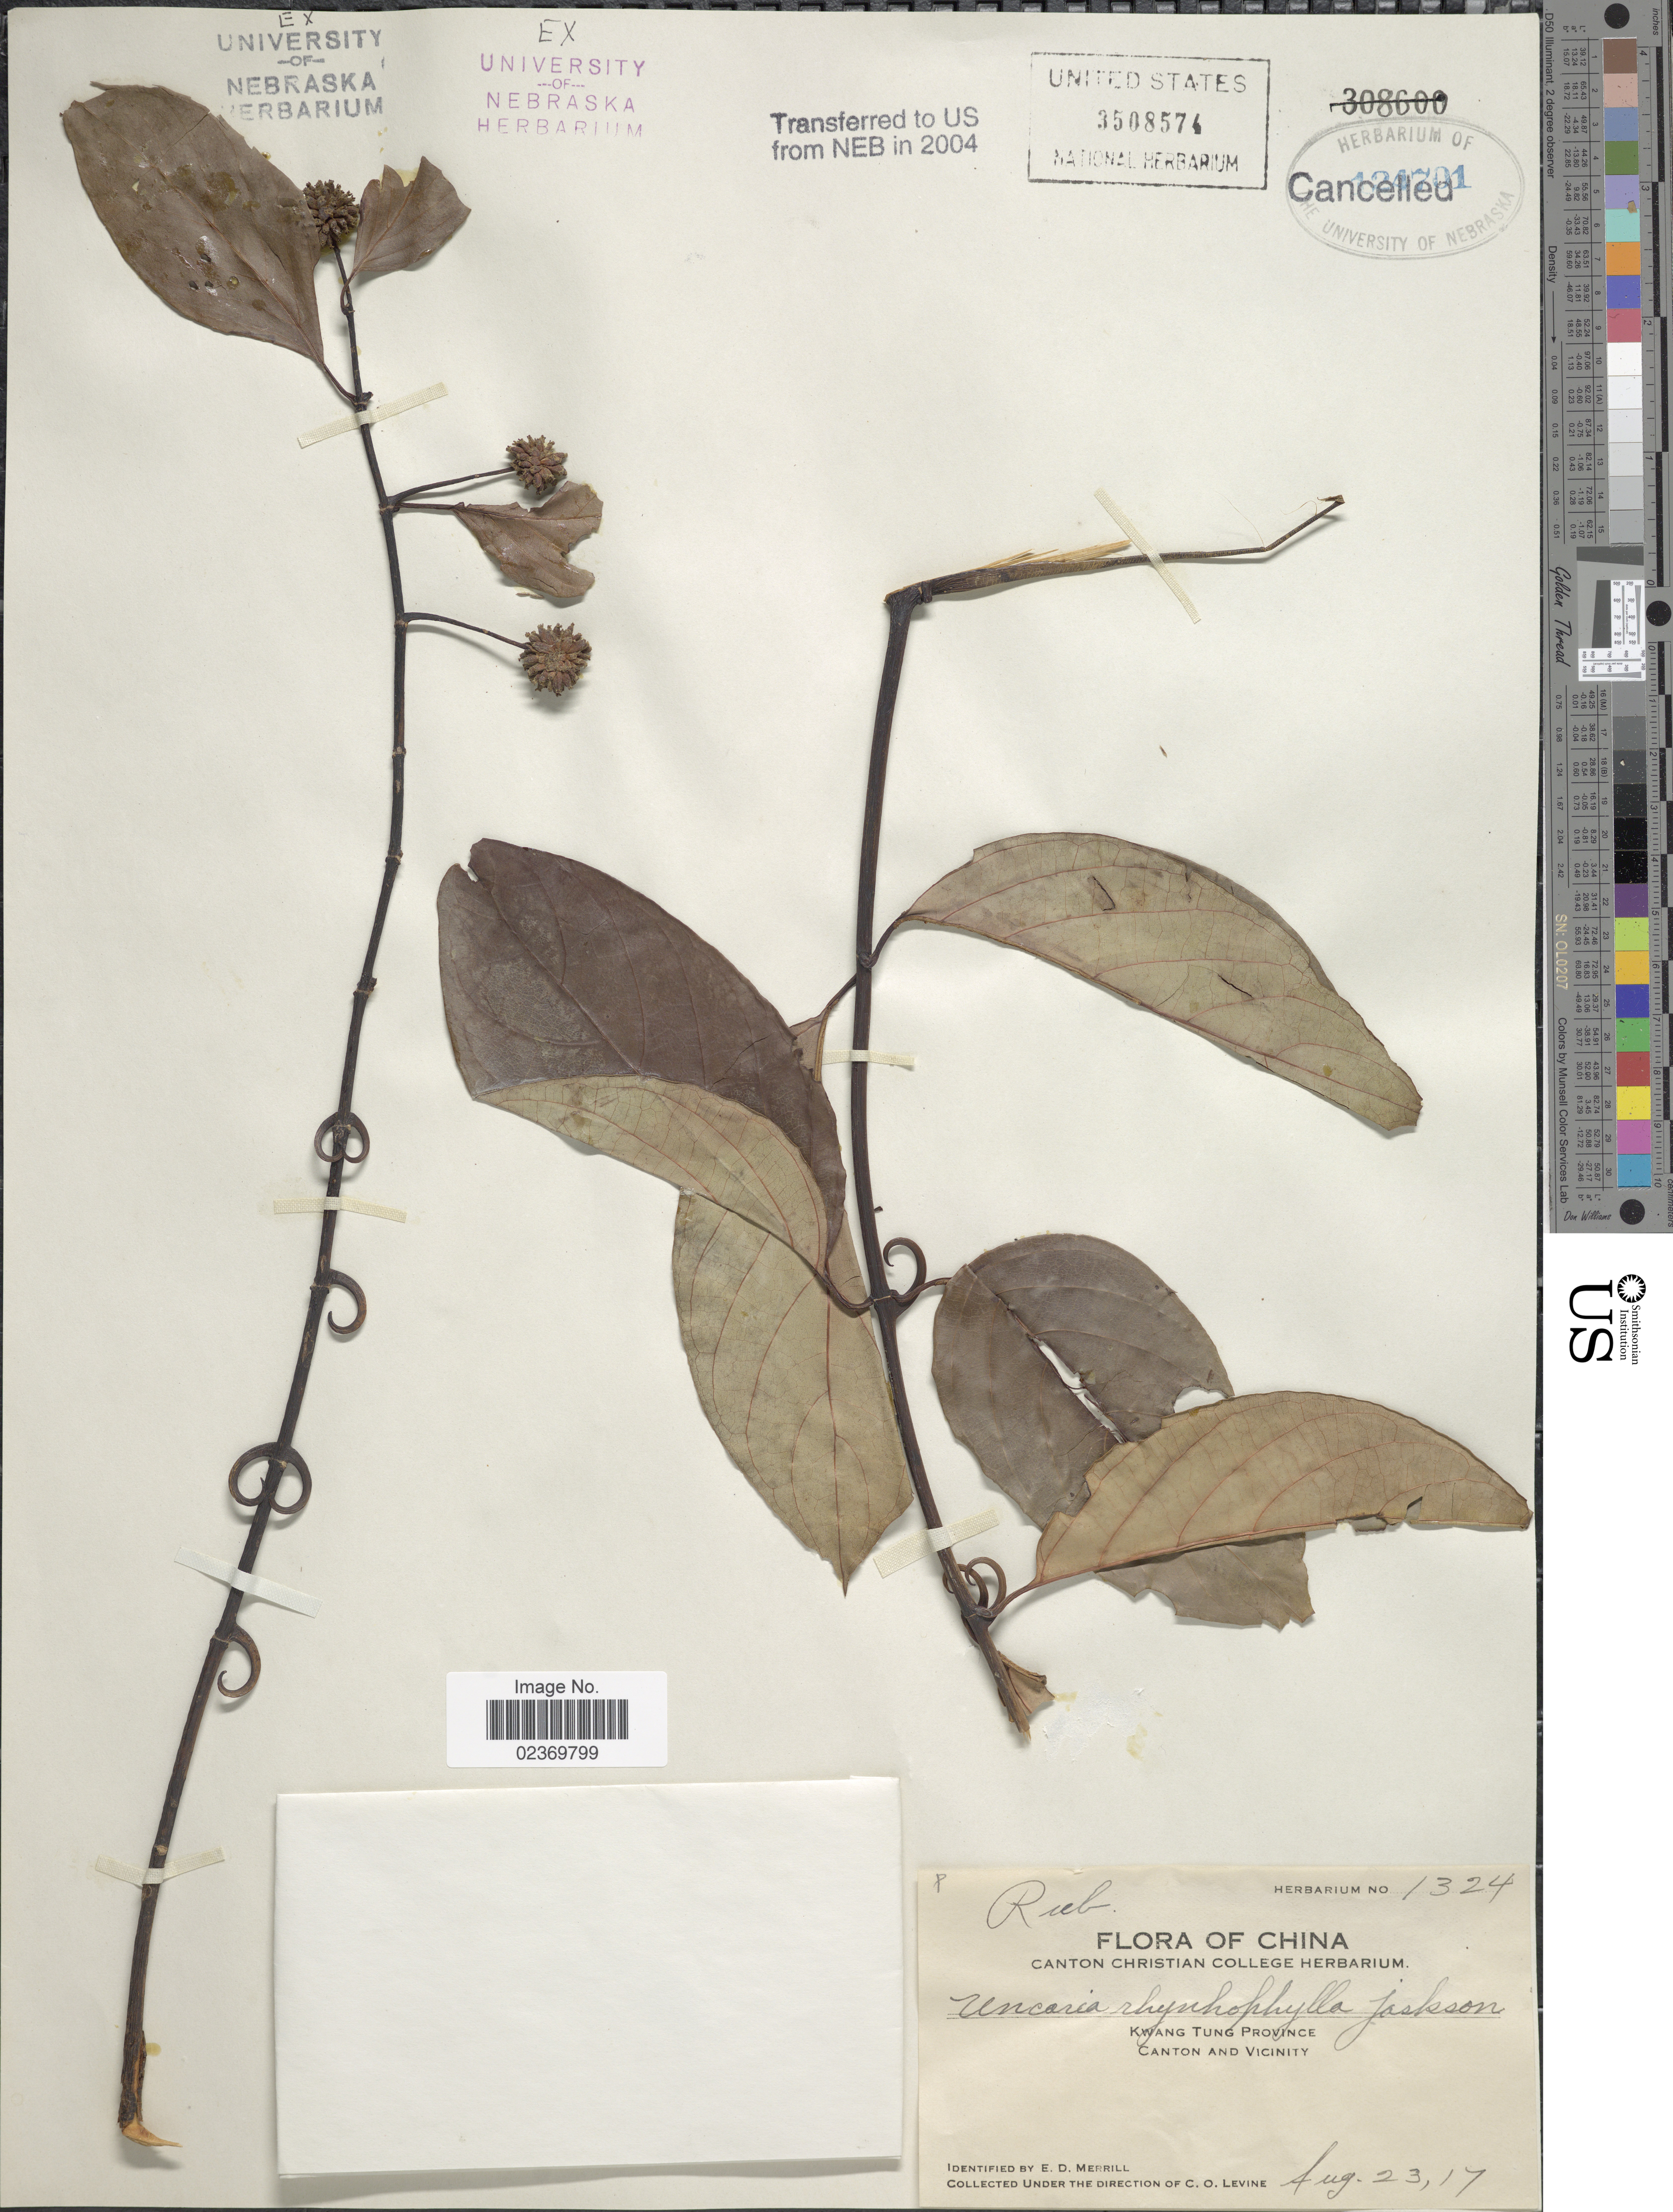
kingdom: Plantae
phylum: Tracheophyta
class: Magnoliopsida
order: Gentianales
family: Rubiaceae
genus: Uncaria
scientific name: Uncaria rhynchophylla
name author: (Miq.) Miq. ex Havil.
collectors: C. O. Levine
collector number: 1324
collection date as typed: Transcribed d/m/y: 23/8/17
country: China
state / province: Guangdong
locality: Kwang Tung Province, Canton and vicinity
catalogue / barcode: US 3508574